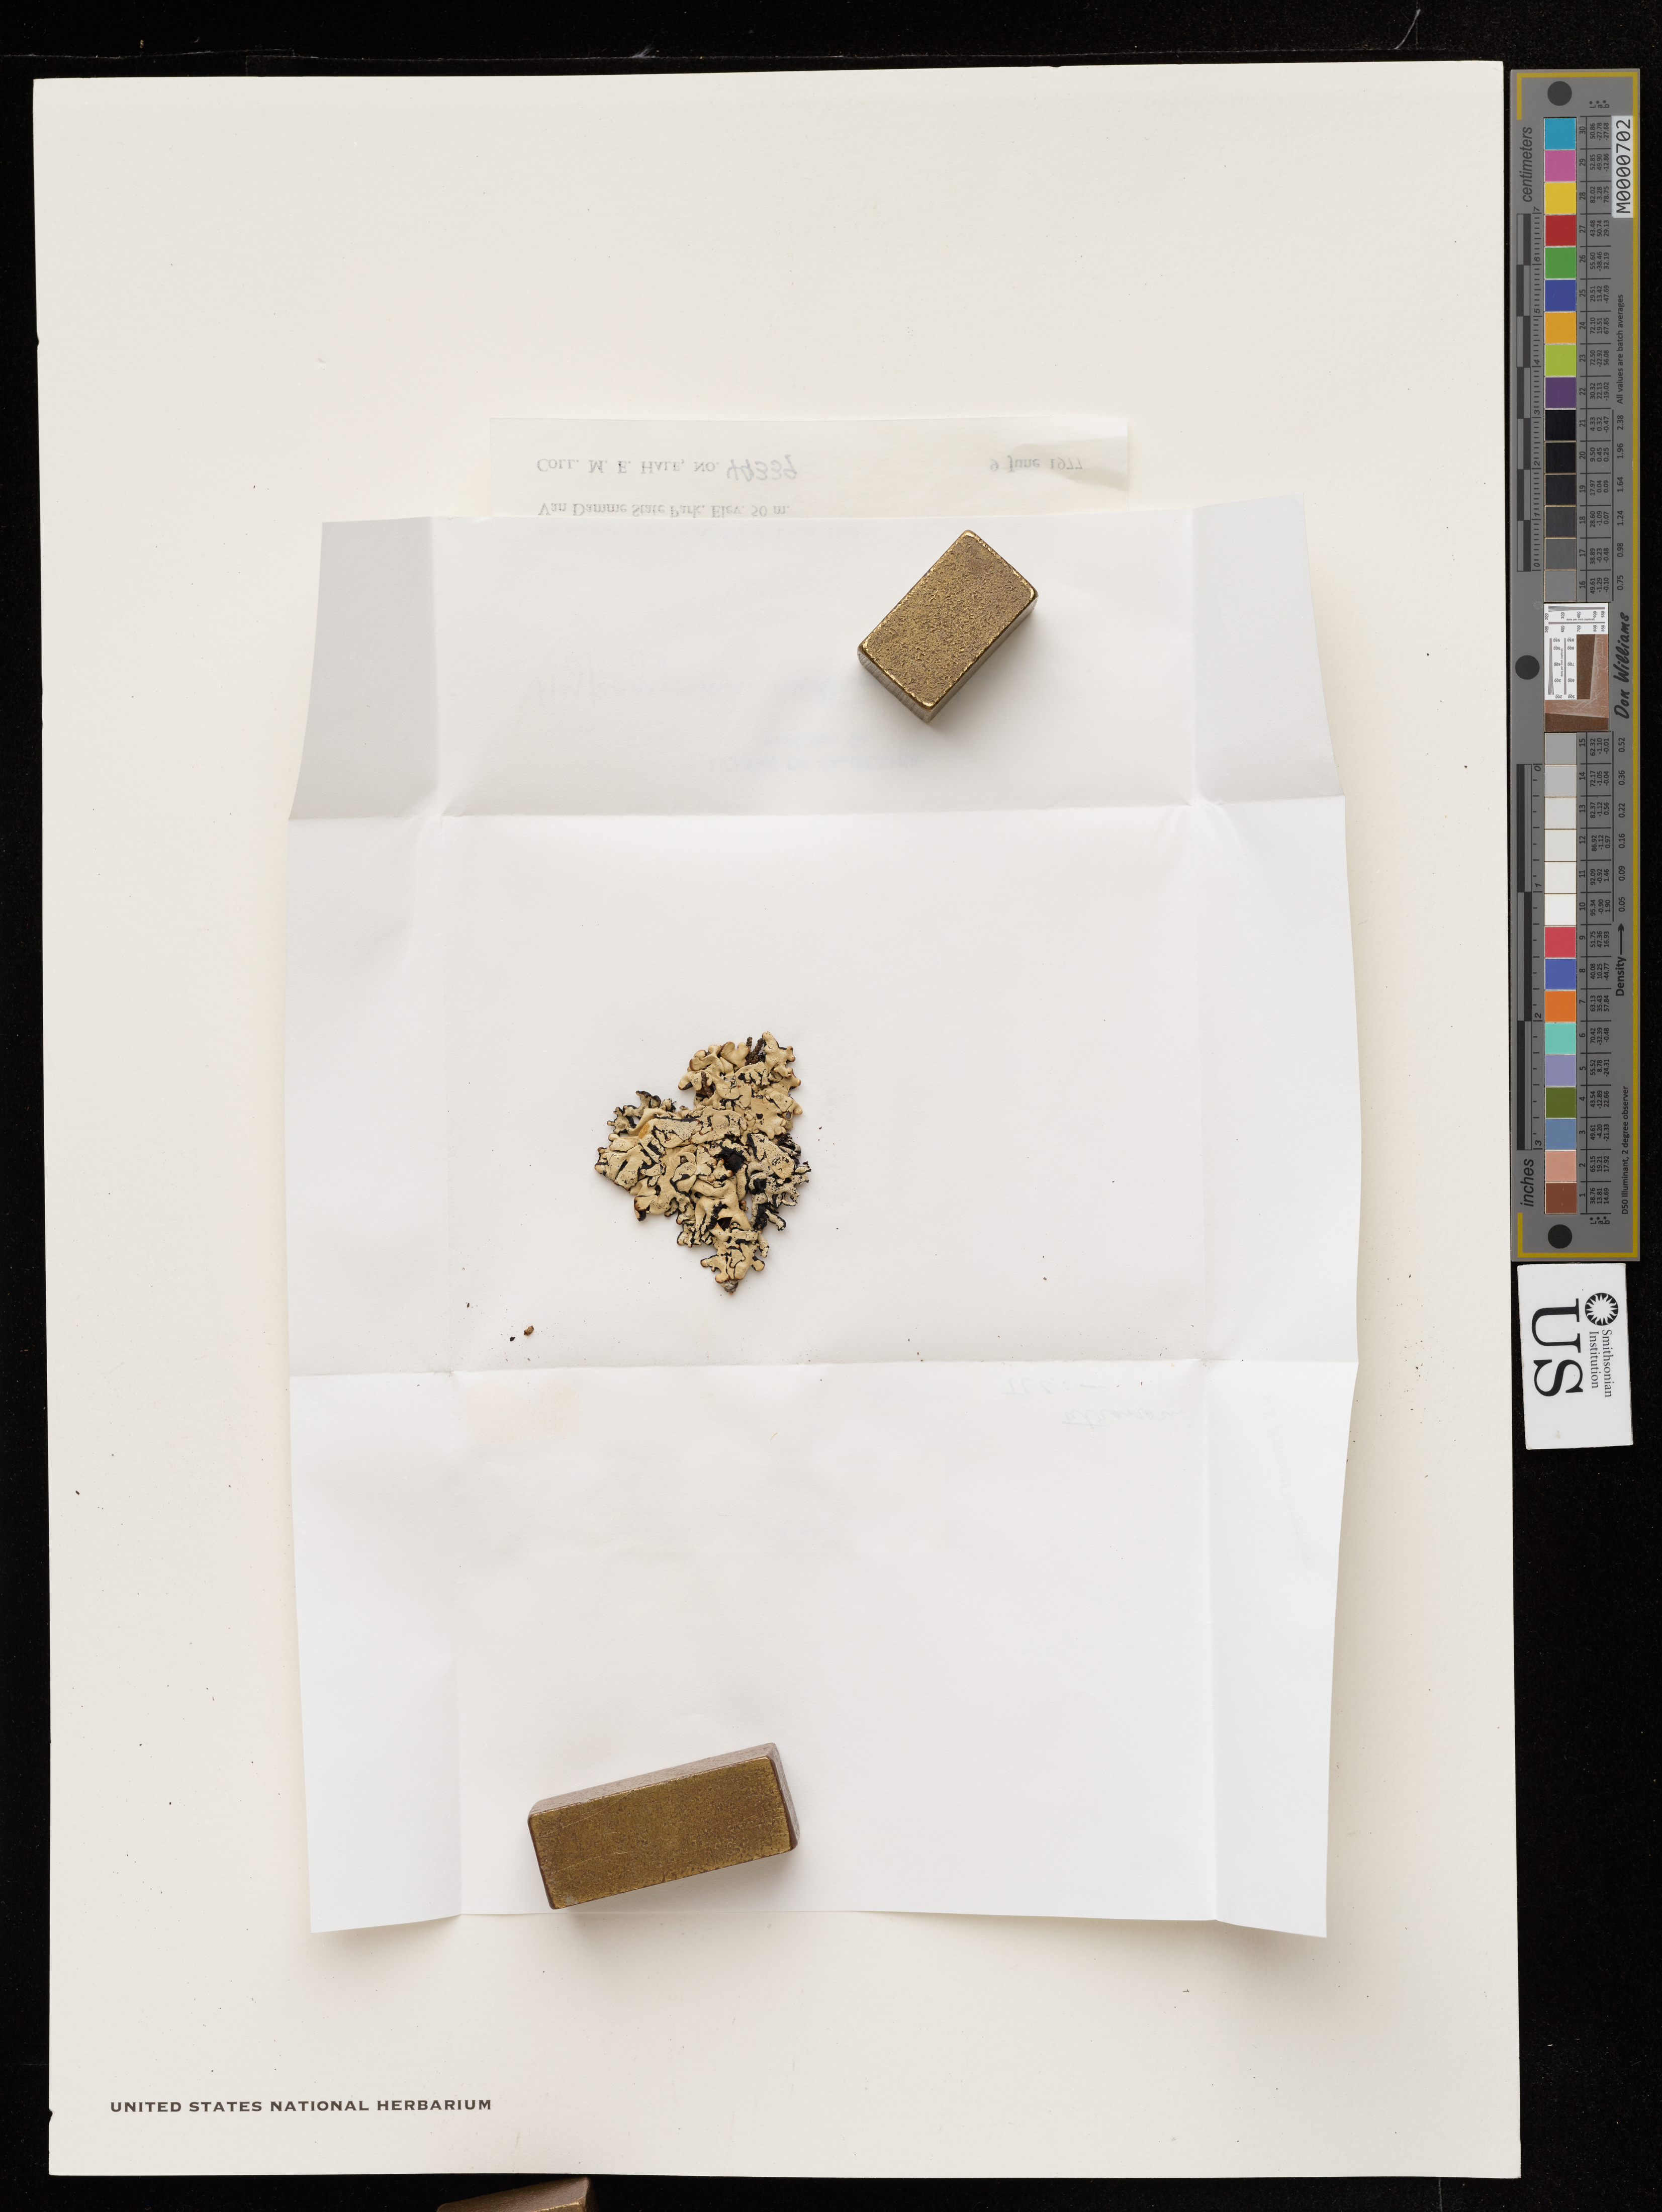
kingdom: Fungi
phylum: Ascomycota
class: Lecanoromycetes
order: Lecanorales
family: Parmeliaceae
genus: Hypogymnia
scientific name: Hypogymnia apinnata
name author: Goward & McCune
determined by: McCune, B.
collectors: M. Hale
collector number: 49339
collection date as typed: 09 Jun 1977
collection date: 1977-06-09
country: United States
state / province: California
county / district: Mendocino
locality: Van damme st. park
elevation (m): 0